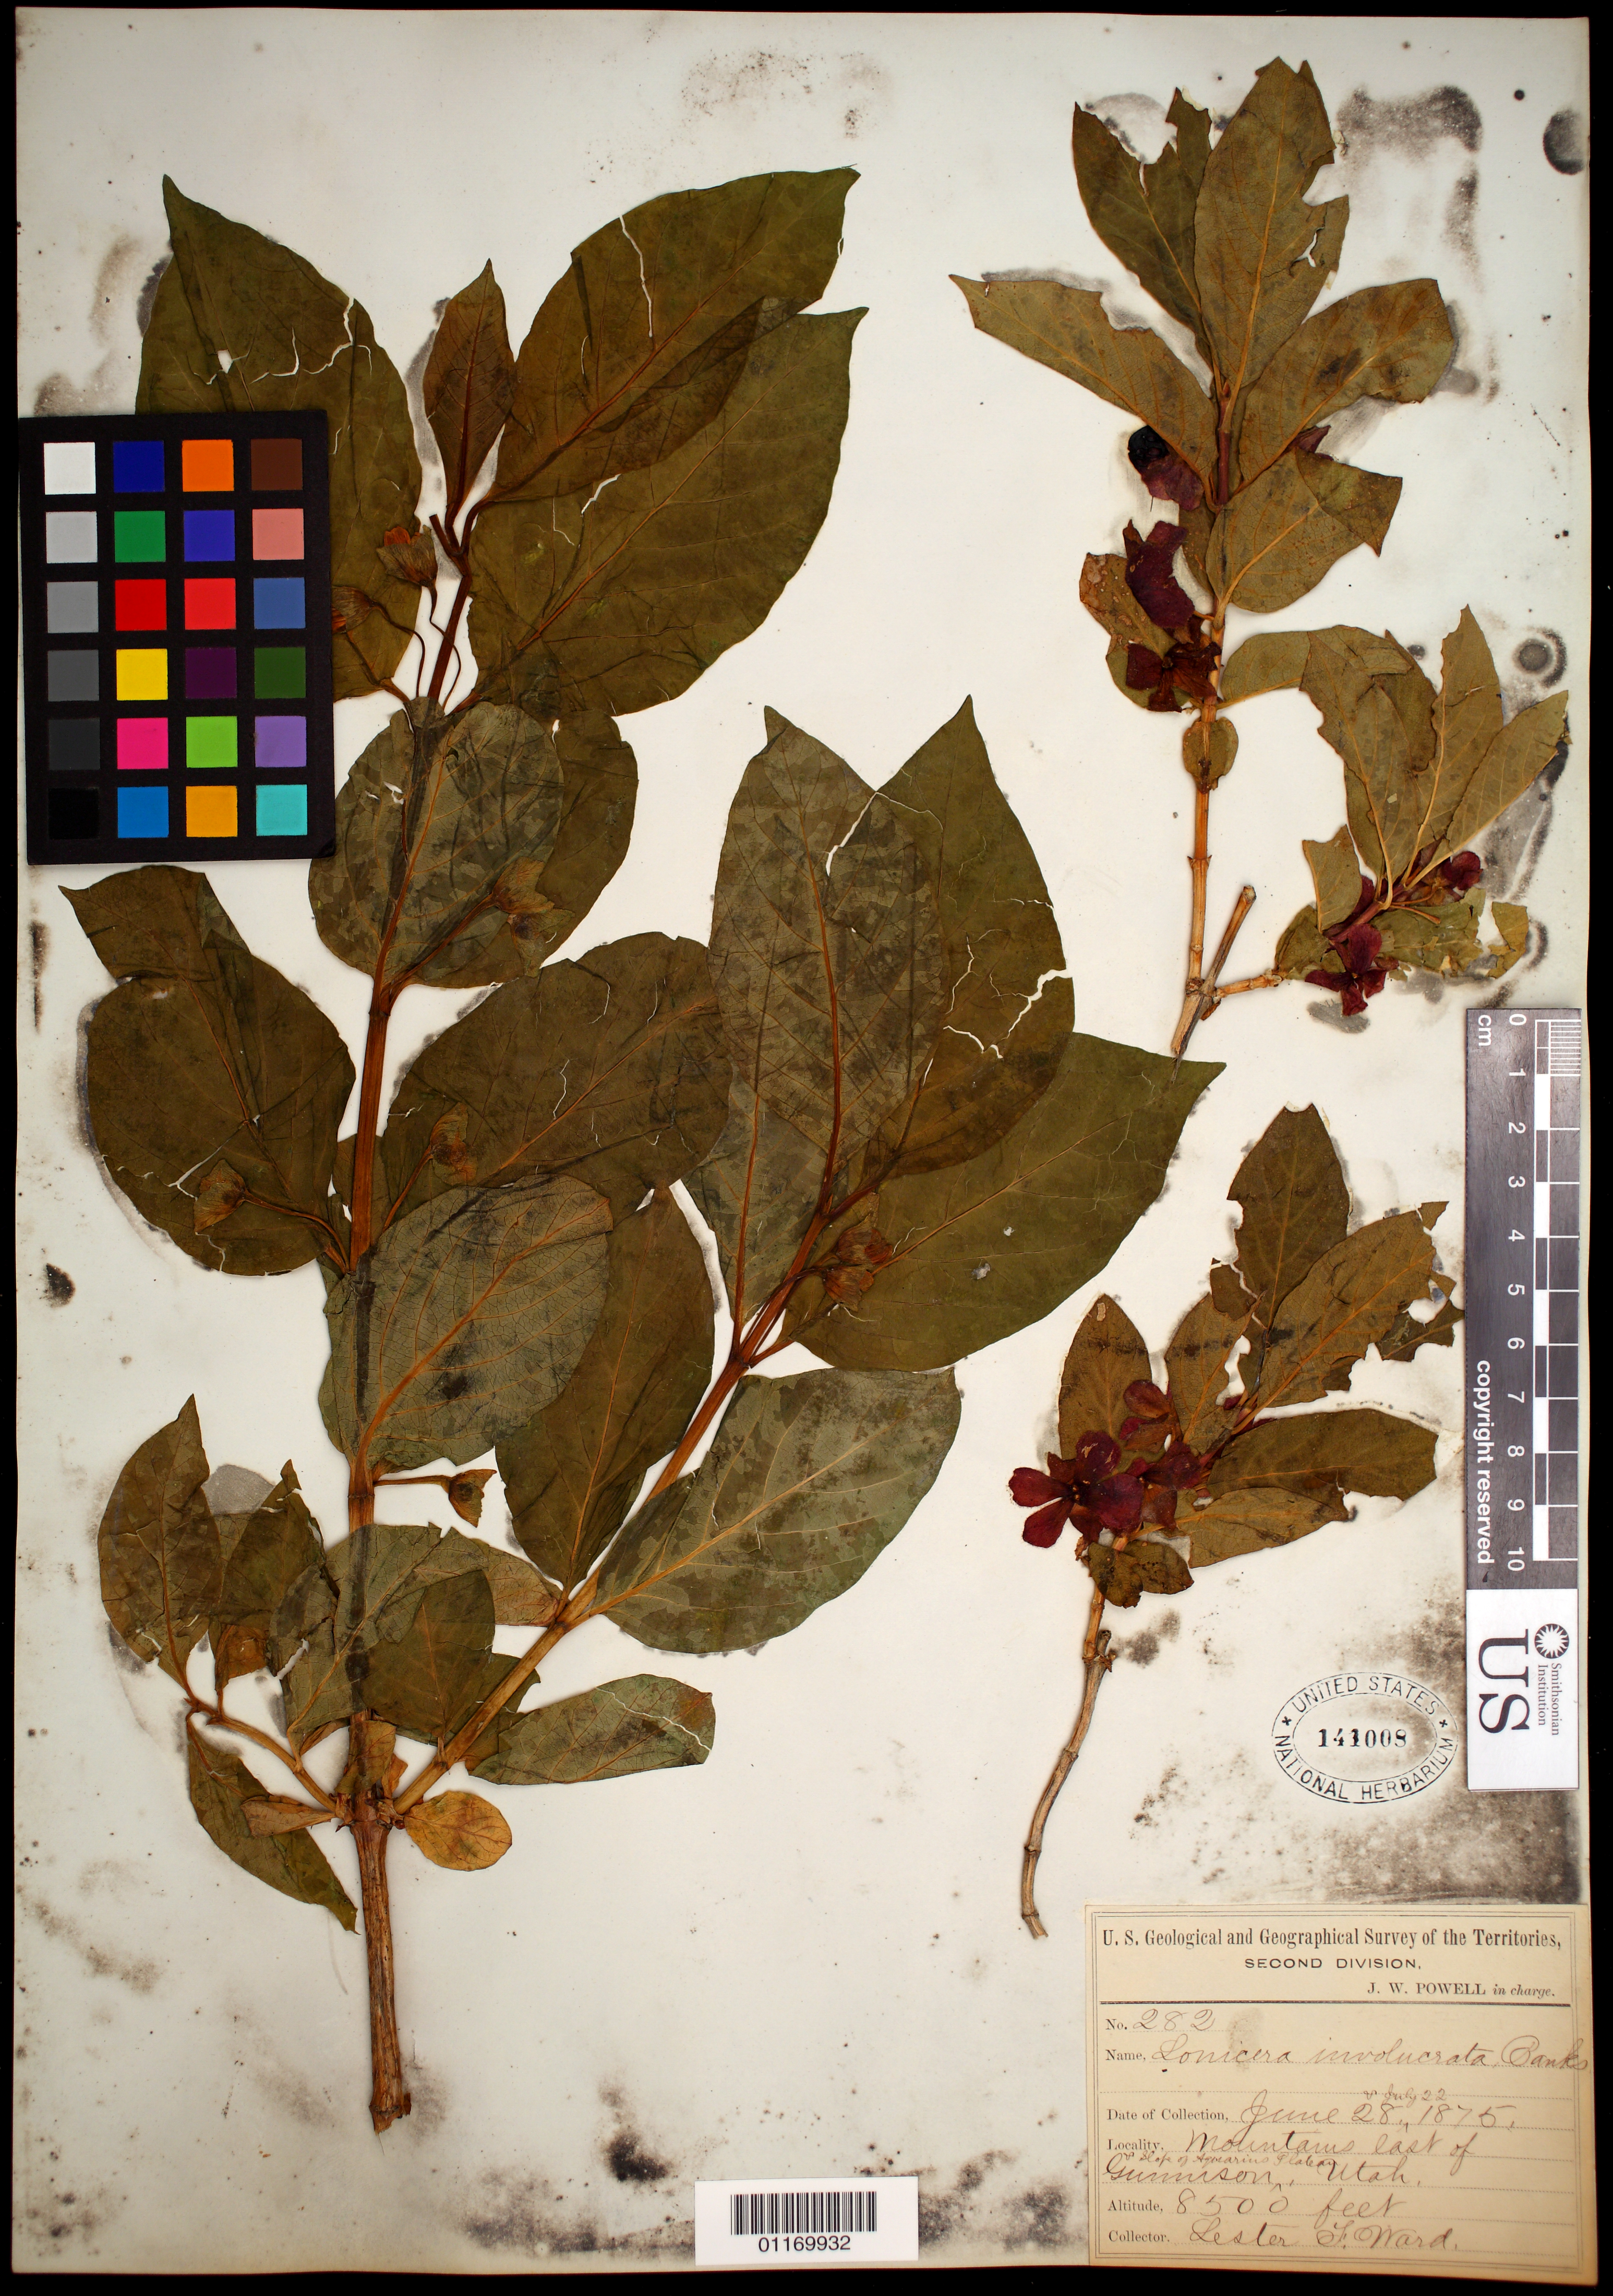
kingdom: Plantae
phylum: Tracheophyta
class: Magnoliopsida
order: Dipsacales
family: Caprifoliaceae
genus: Lonicera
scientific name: Lonicera involucrata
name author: (Richardson) Banks ex Spreng.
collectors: L. F. Ward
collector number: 282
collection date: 1875-06-28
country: United States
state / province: Utah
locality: Mountains east of Gunnison and slope of Aquarius Plateau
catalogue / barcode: US 141008